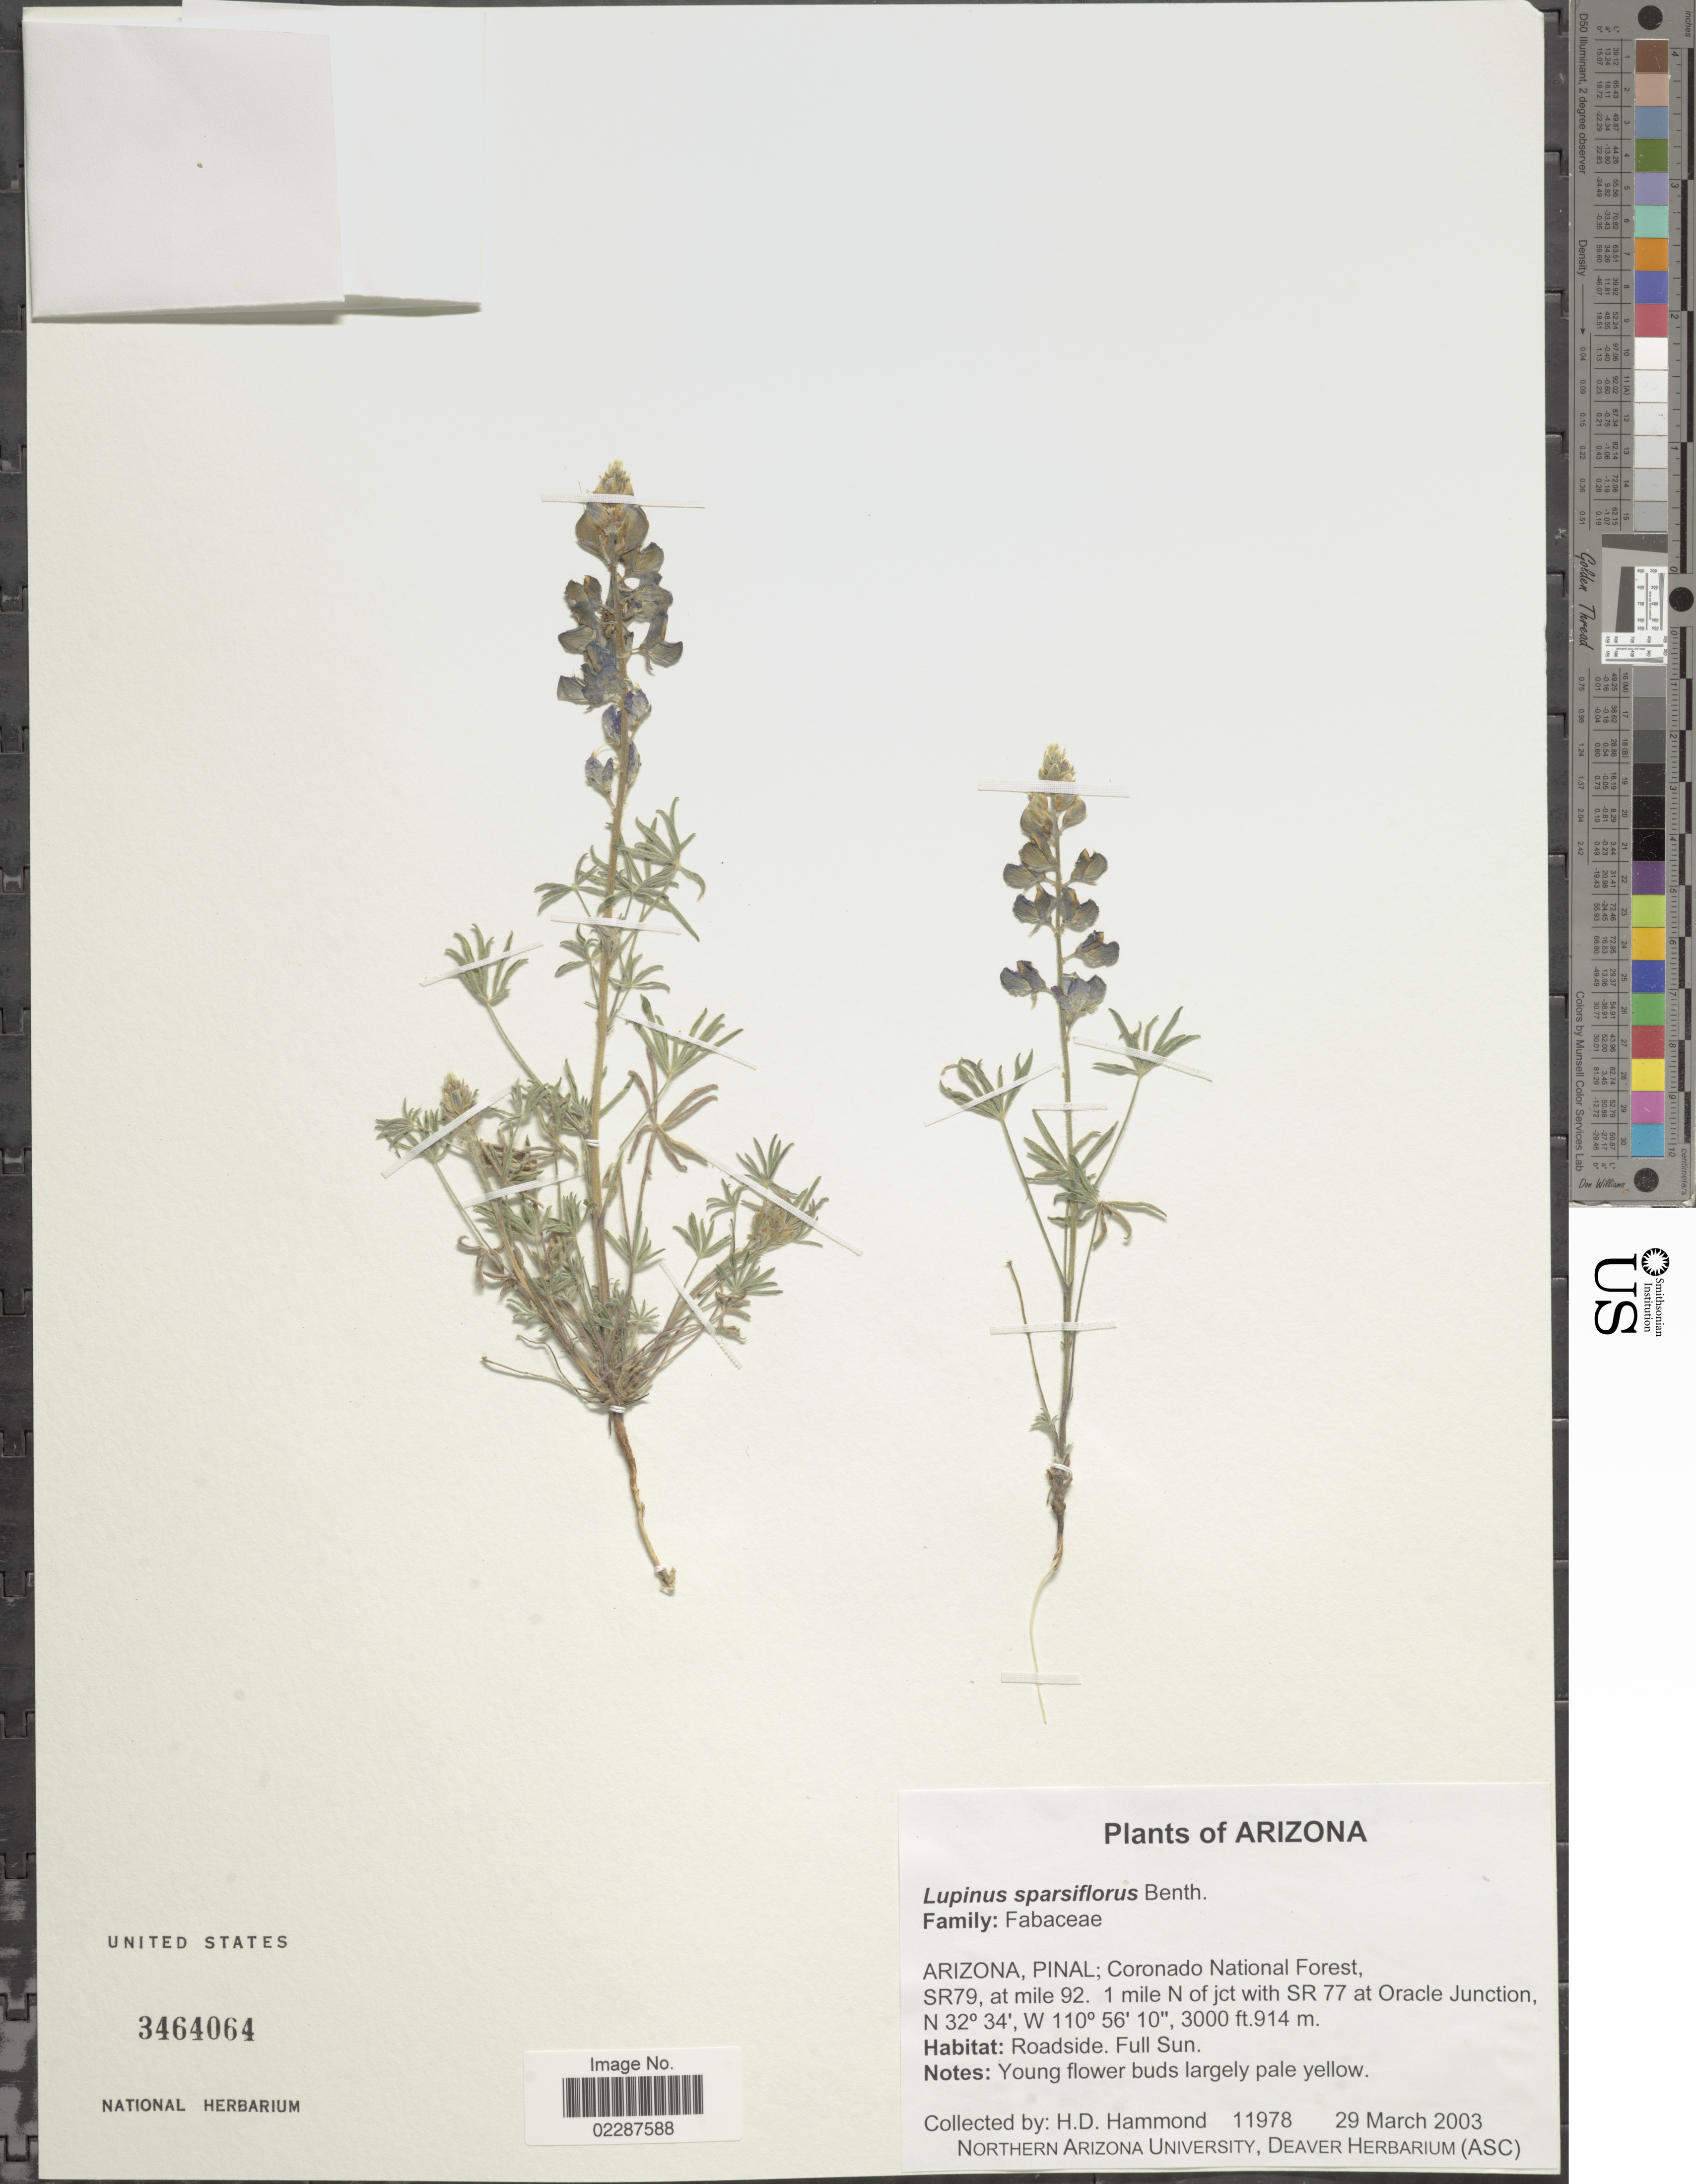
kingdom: Plantae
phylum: Tracheophyta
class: Magnoliopsida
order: Fabales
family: Fabaceae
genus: Lupinus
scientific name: Lupinus sparsiflorus subsp. sparsiflorus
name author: Benth.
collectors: H. Hammond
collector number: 11978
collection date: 2003-03-29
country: United States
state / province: Arizona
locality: Pinal; Coronado National Forest, SR79, at mile 92. 1 mile N of jct with SR77 at Oracle Junction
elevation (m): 914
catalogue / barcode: US 3464064